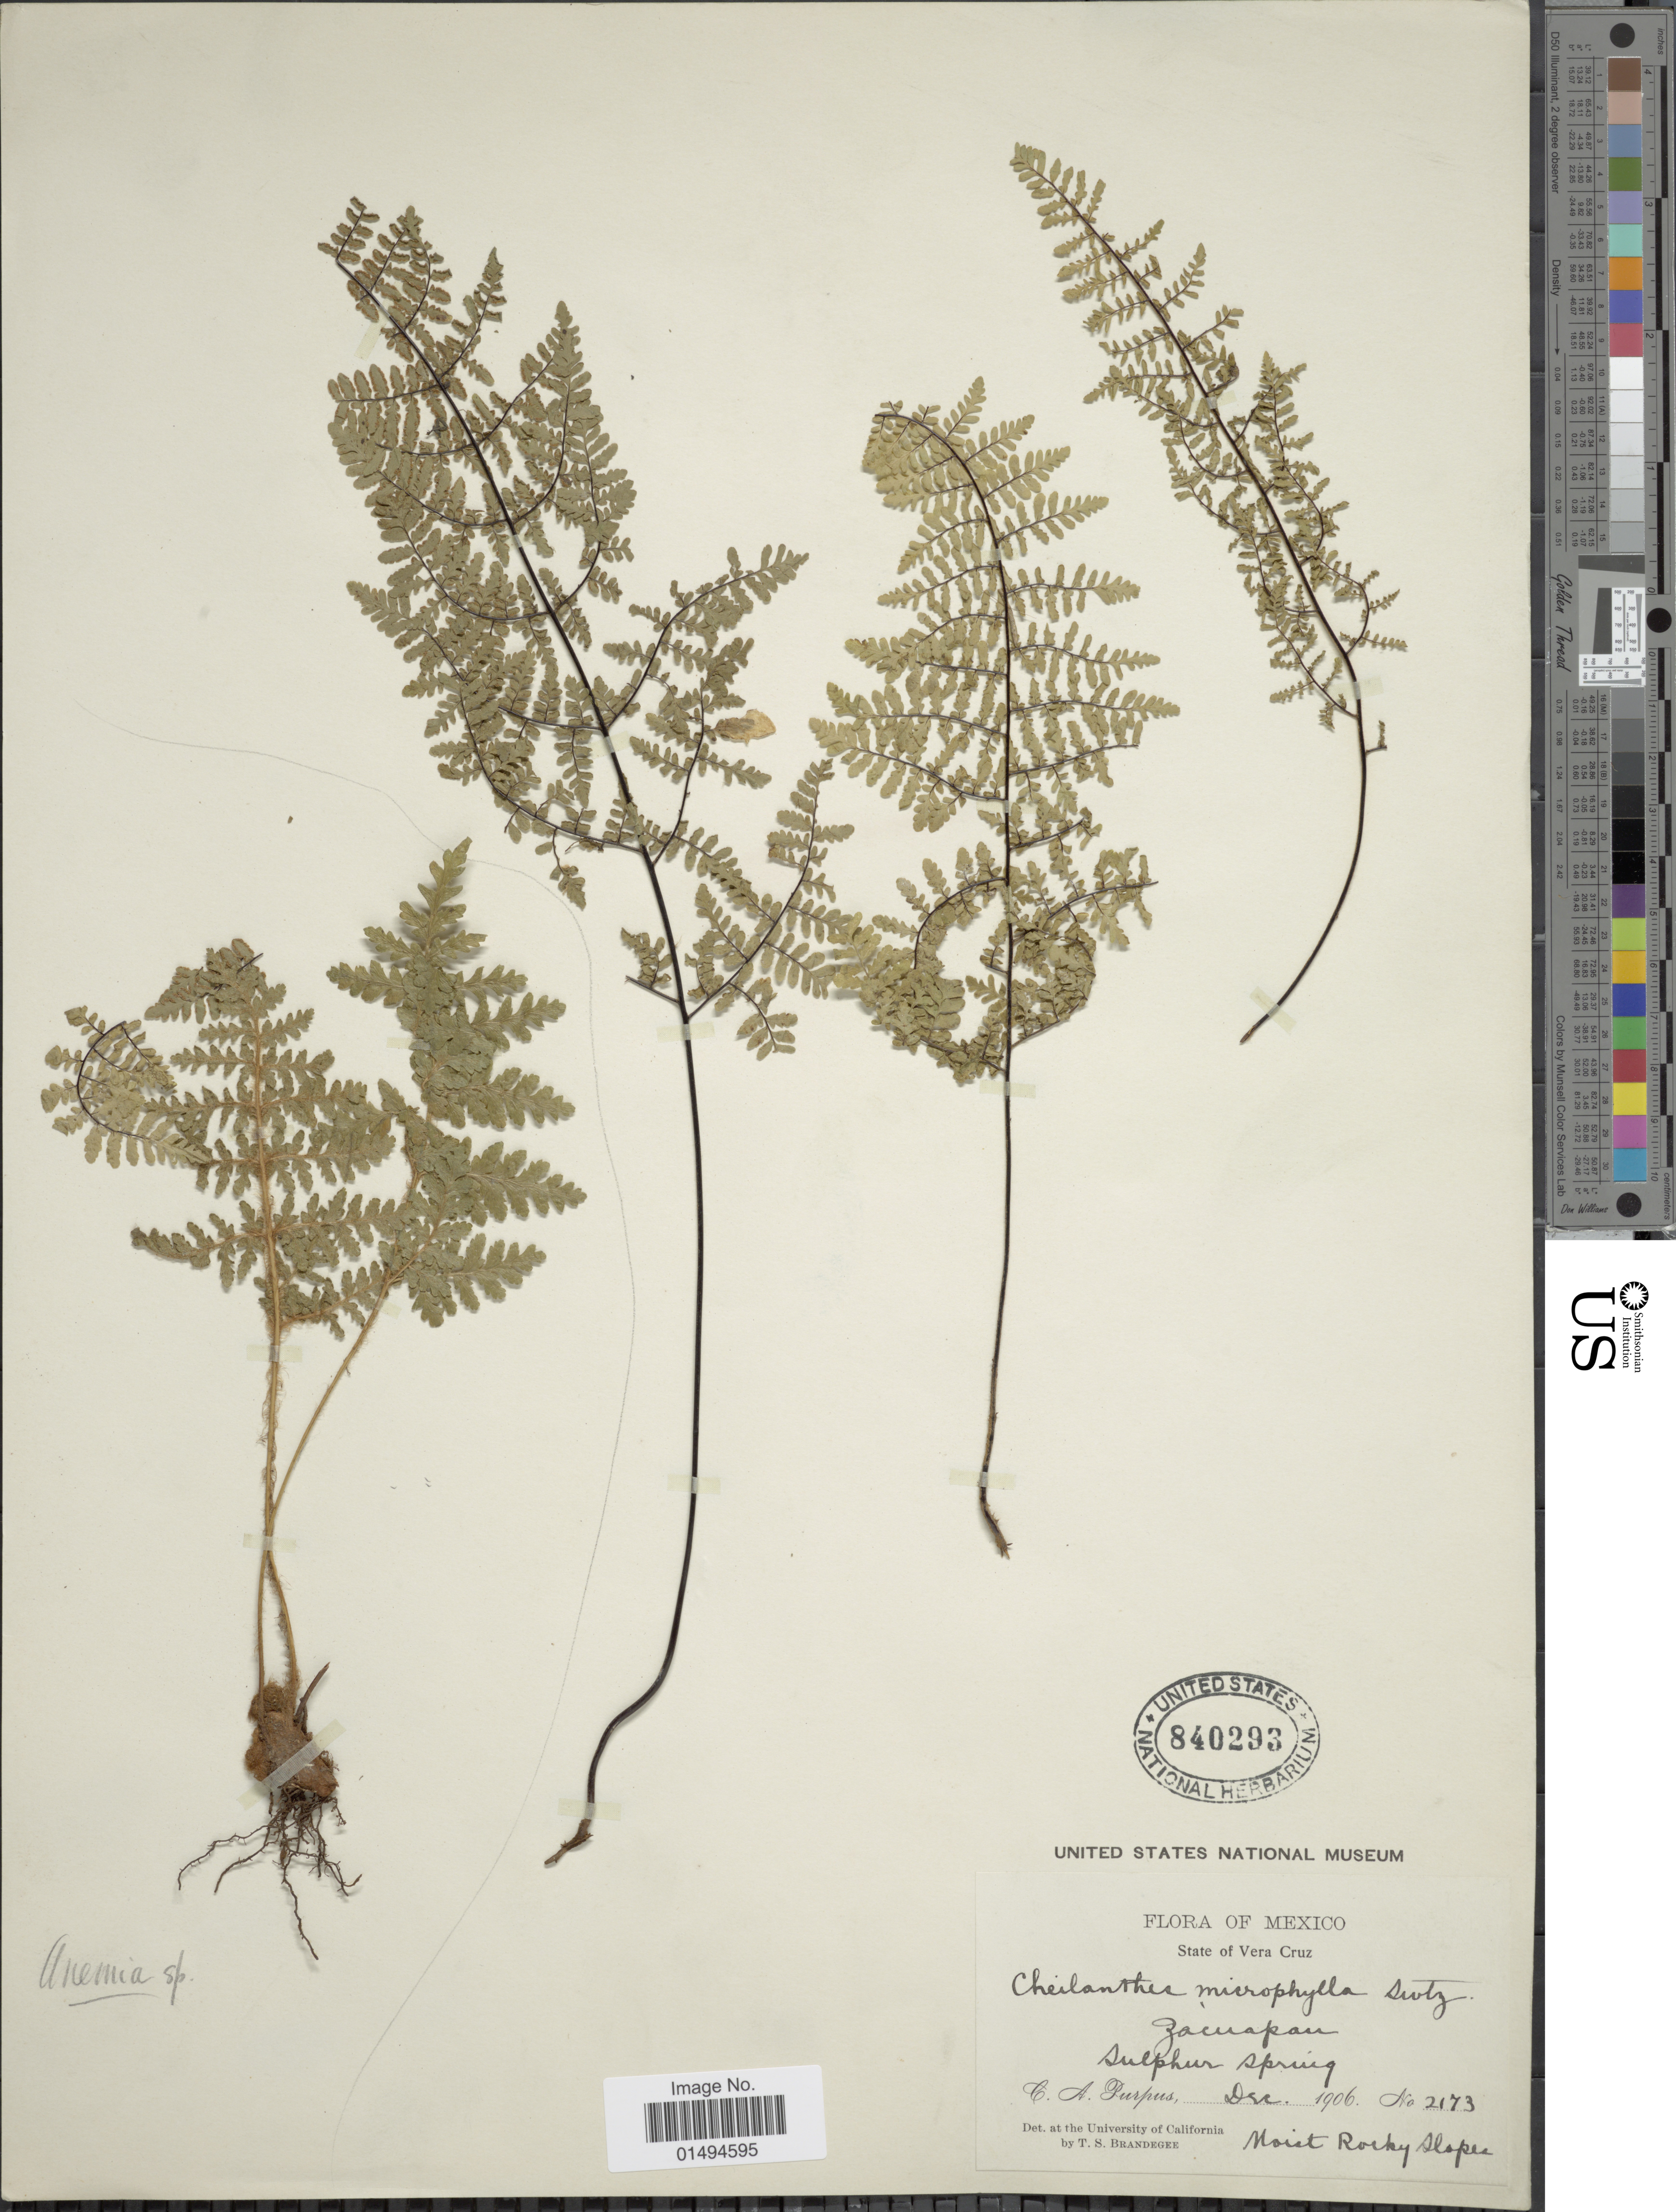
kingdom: Plantae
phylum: Tracheophyta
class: Polypodiopsida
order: Polypodiales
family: Pteridaceae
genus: Myriopteris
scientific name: Myriopteris microphylla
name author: (Sw.) Grusz & Windham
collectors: C. A. Purpus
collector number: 2173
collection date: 1906-12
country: Mexico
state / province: Veracruz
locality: Zacuapan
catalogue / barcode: US 840293